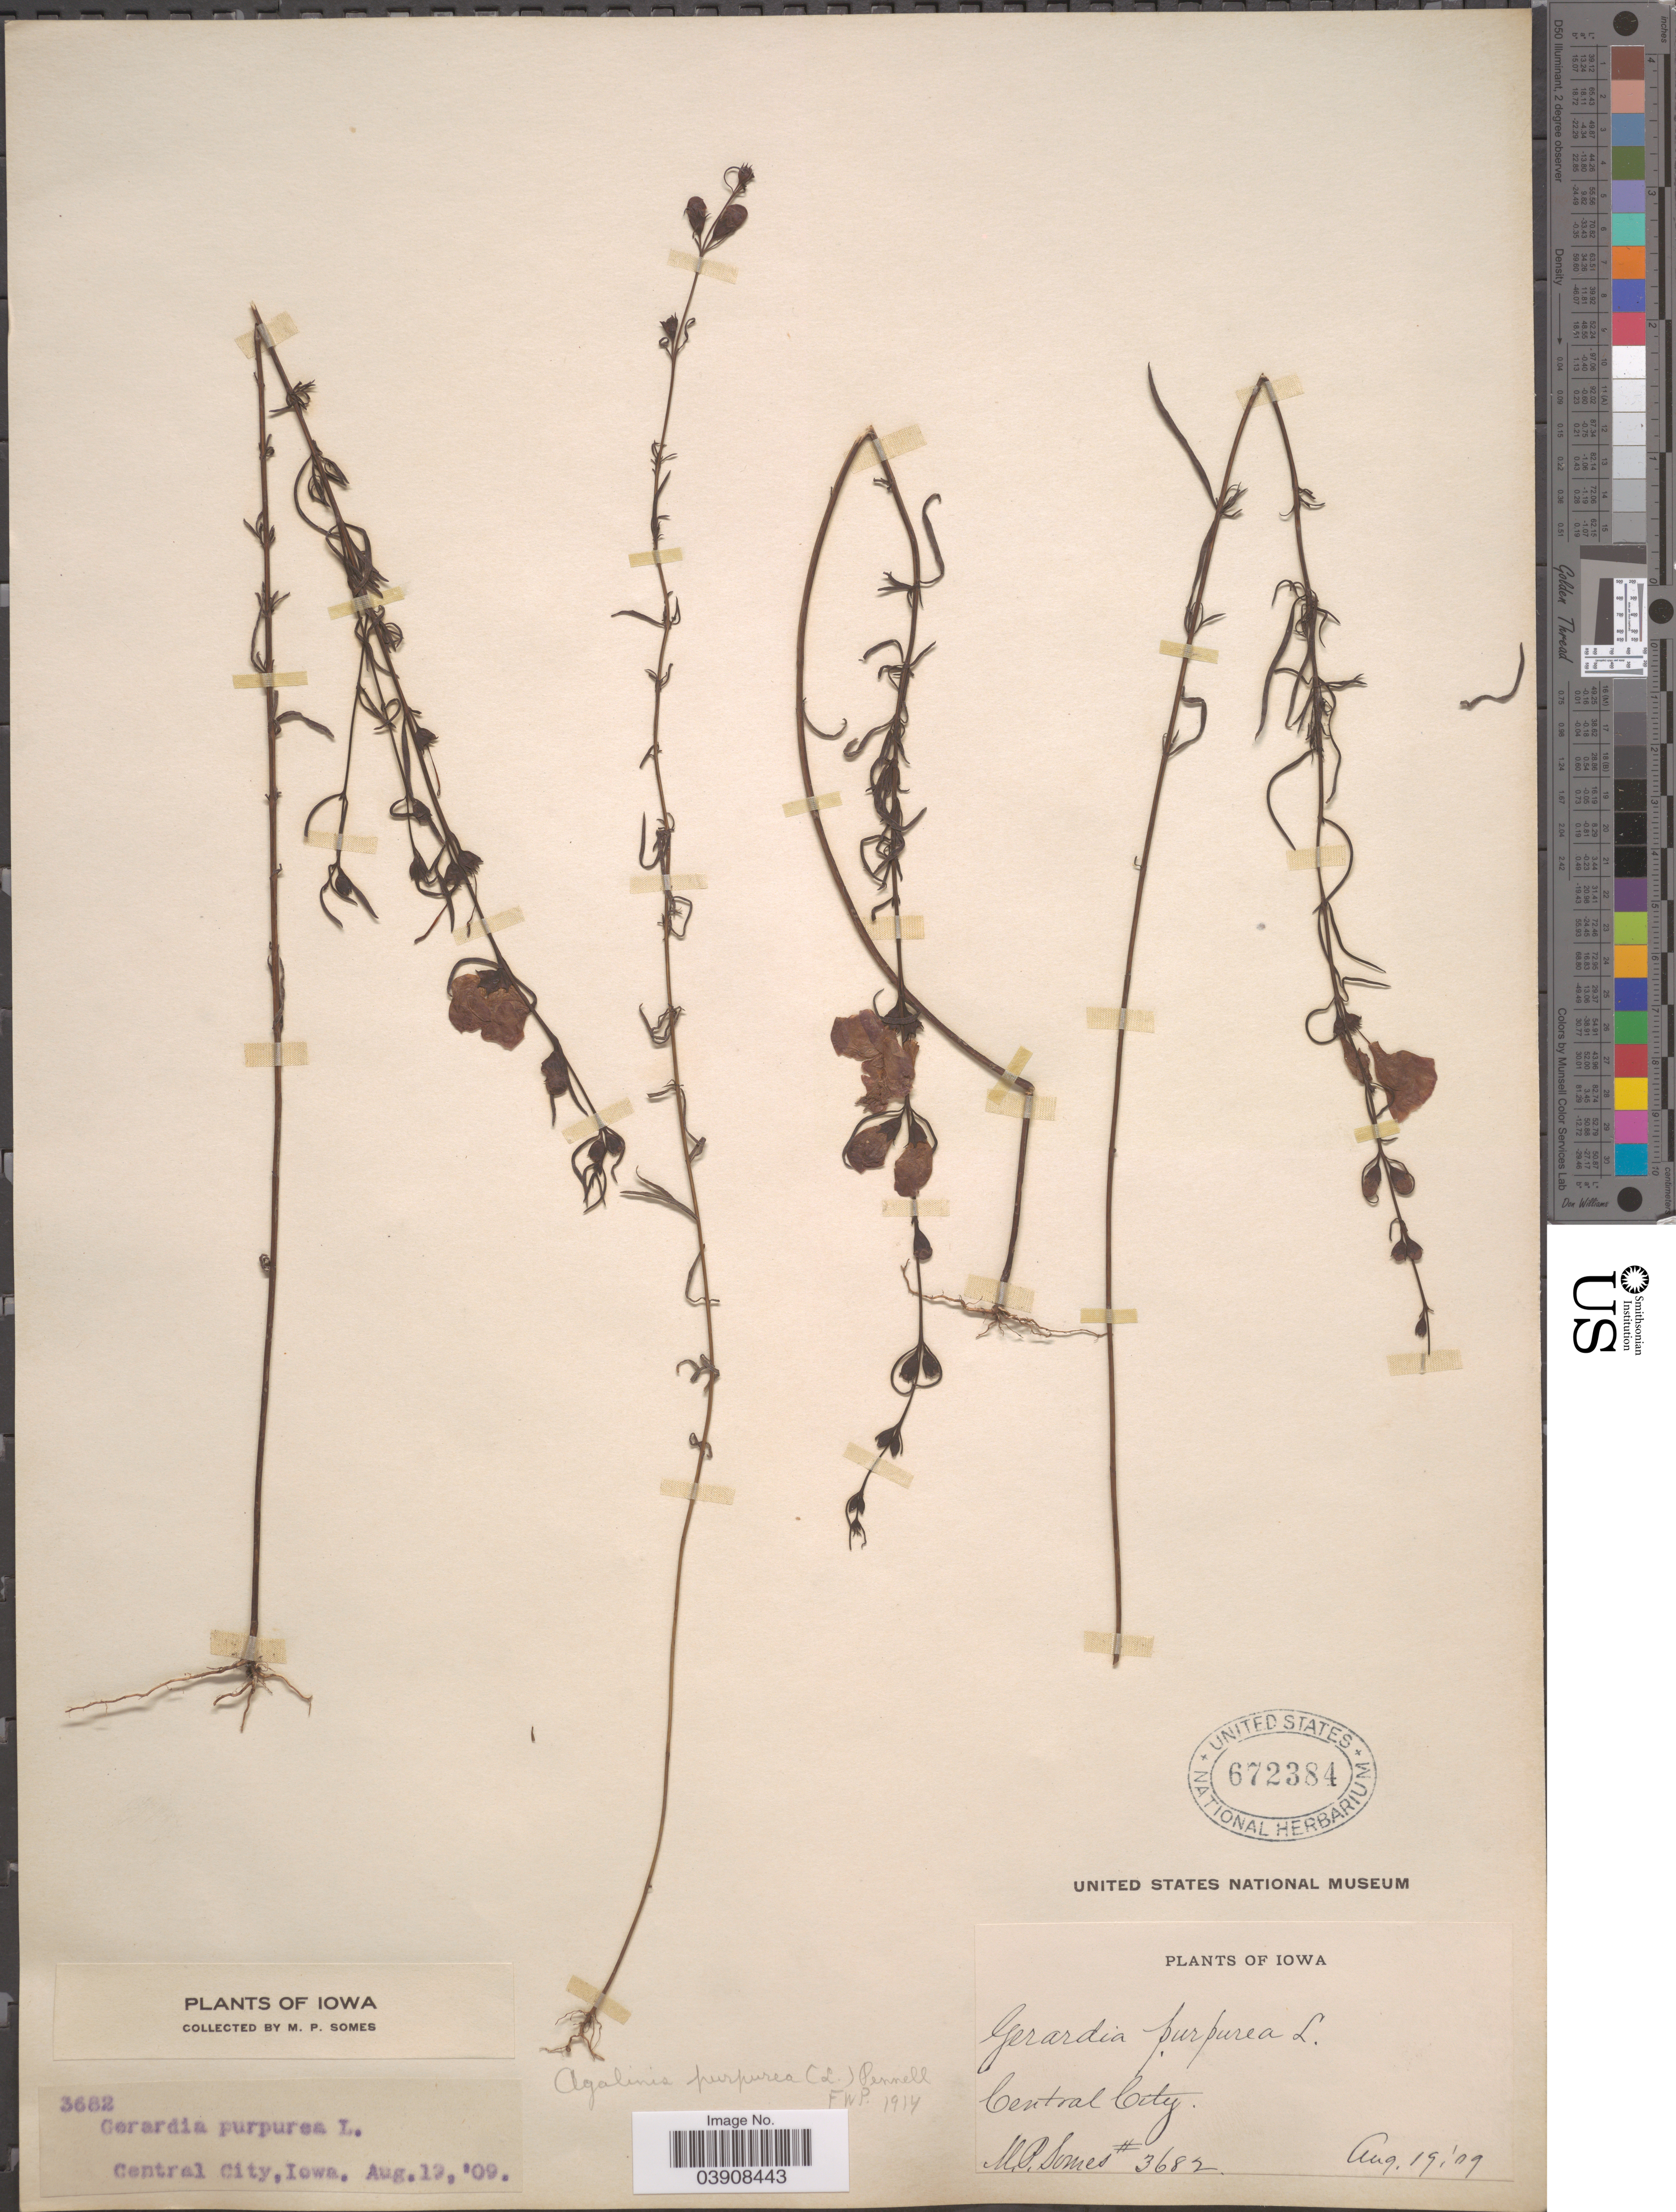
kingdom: Plantae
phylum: Tracheophyta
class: Magnoliopsida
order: Lamiales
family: Orobanchaceae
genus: Agalinis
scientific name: Agalinis purpurea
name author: (L.) Pennell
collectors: M. Somes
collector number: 3682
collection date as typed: Transcribed d/m/y: 12/8/9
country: United States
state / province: Iowa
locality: Central City.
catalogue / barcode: US 672384